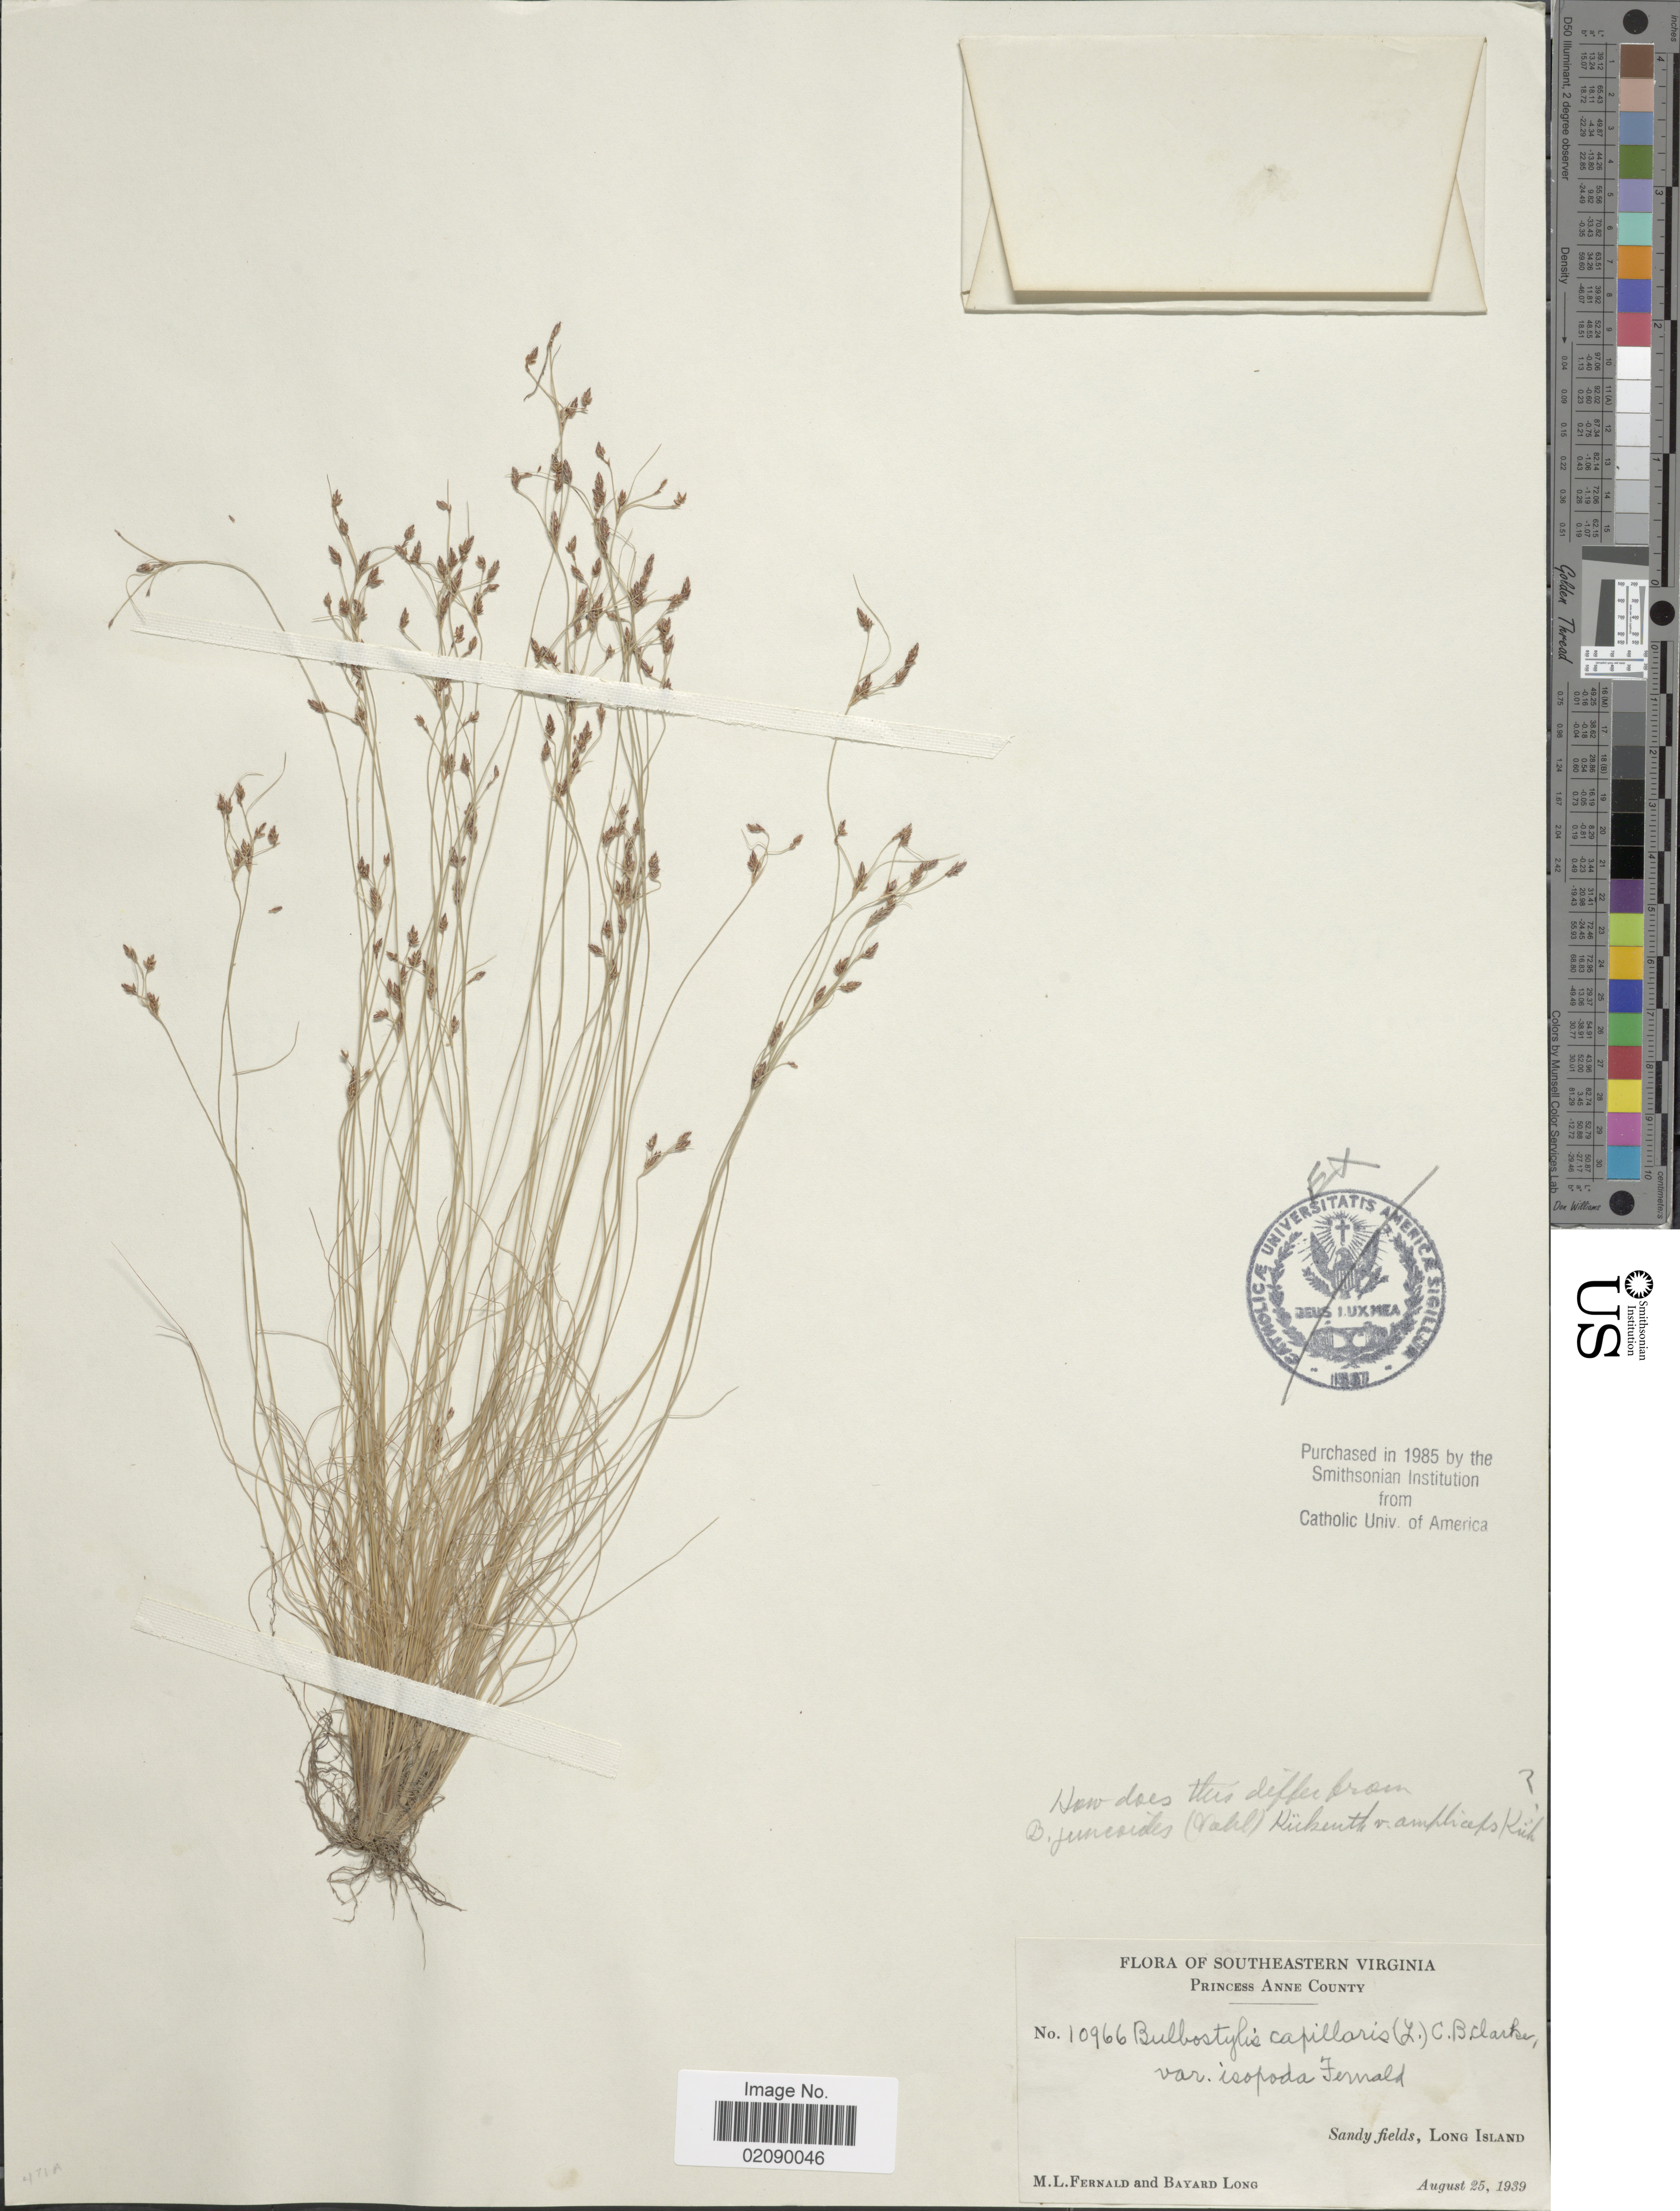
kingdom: Plantae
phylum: Tracheophyta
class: Liliopsida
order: Poales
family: Cyperaceae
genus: Bulbostylis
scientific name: Bulbostylis capillaris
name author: (L.) Kunth ex C.B. Clarke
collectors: M. L. Fernald & B. Long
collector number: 10966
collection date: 1939-08-25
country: United States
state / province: New York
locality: Southeastern Virginia, Princess Anne County, Sandy fields, Long Island